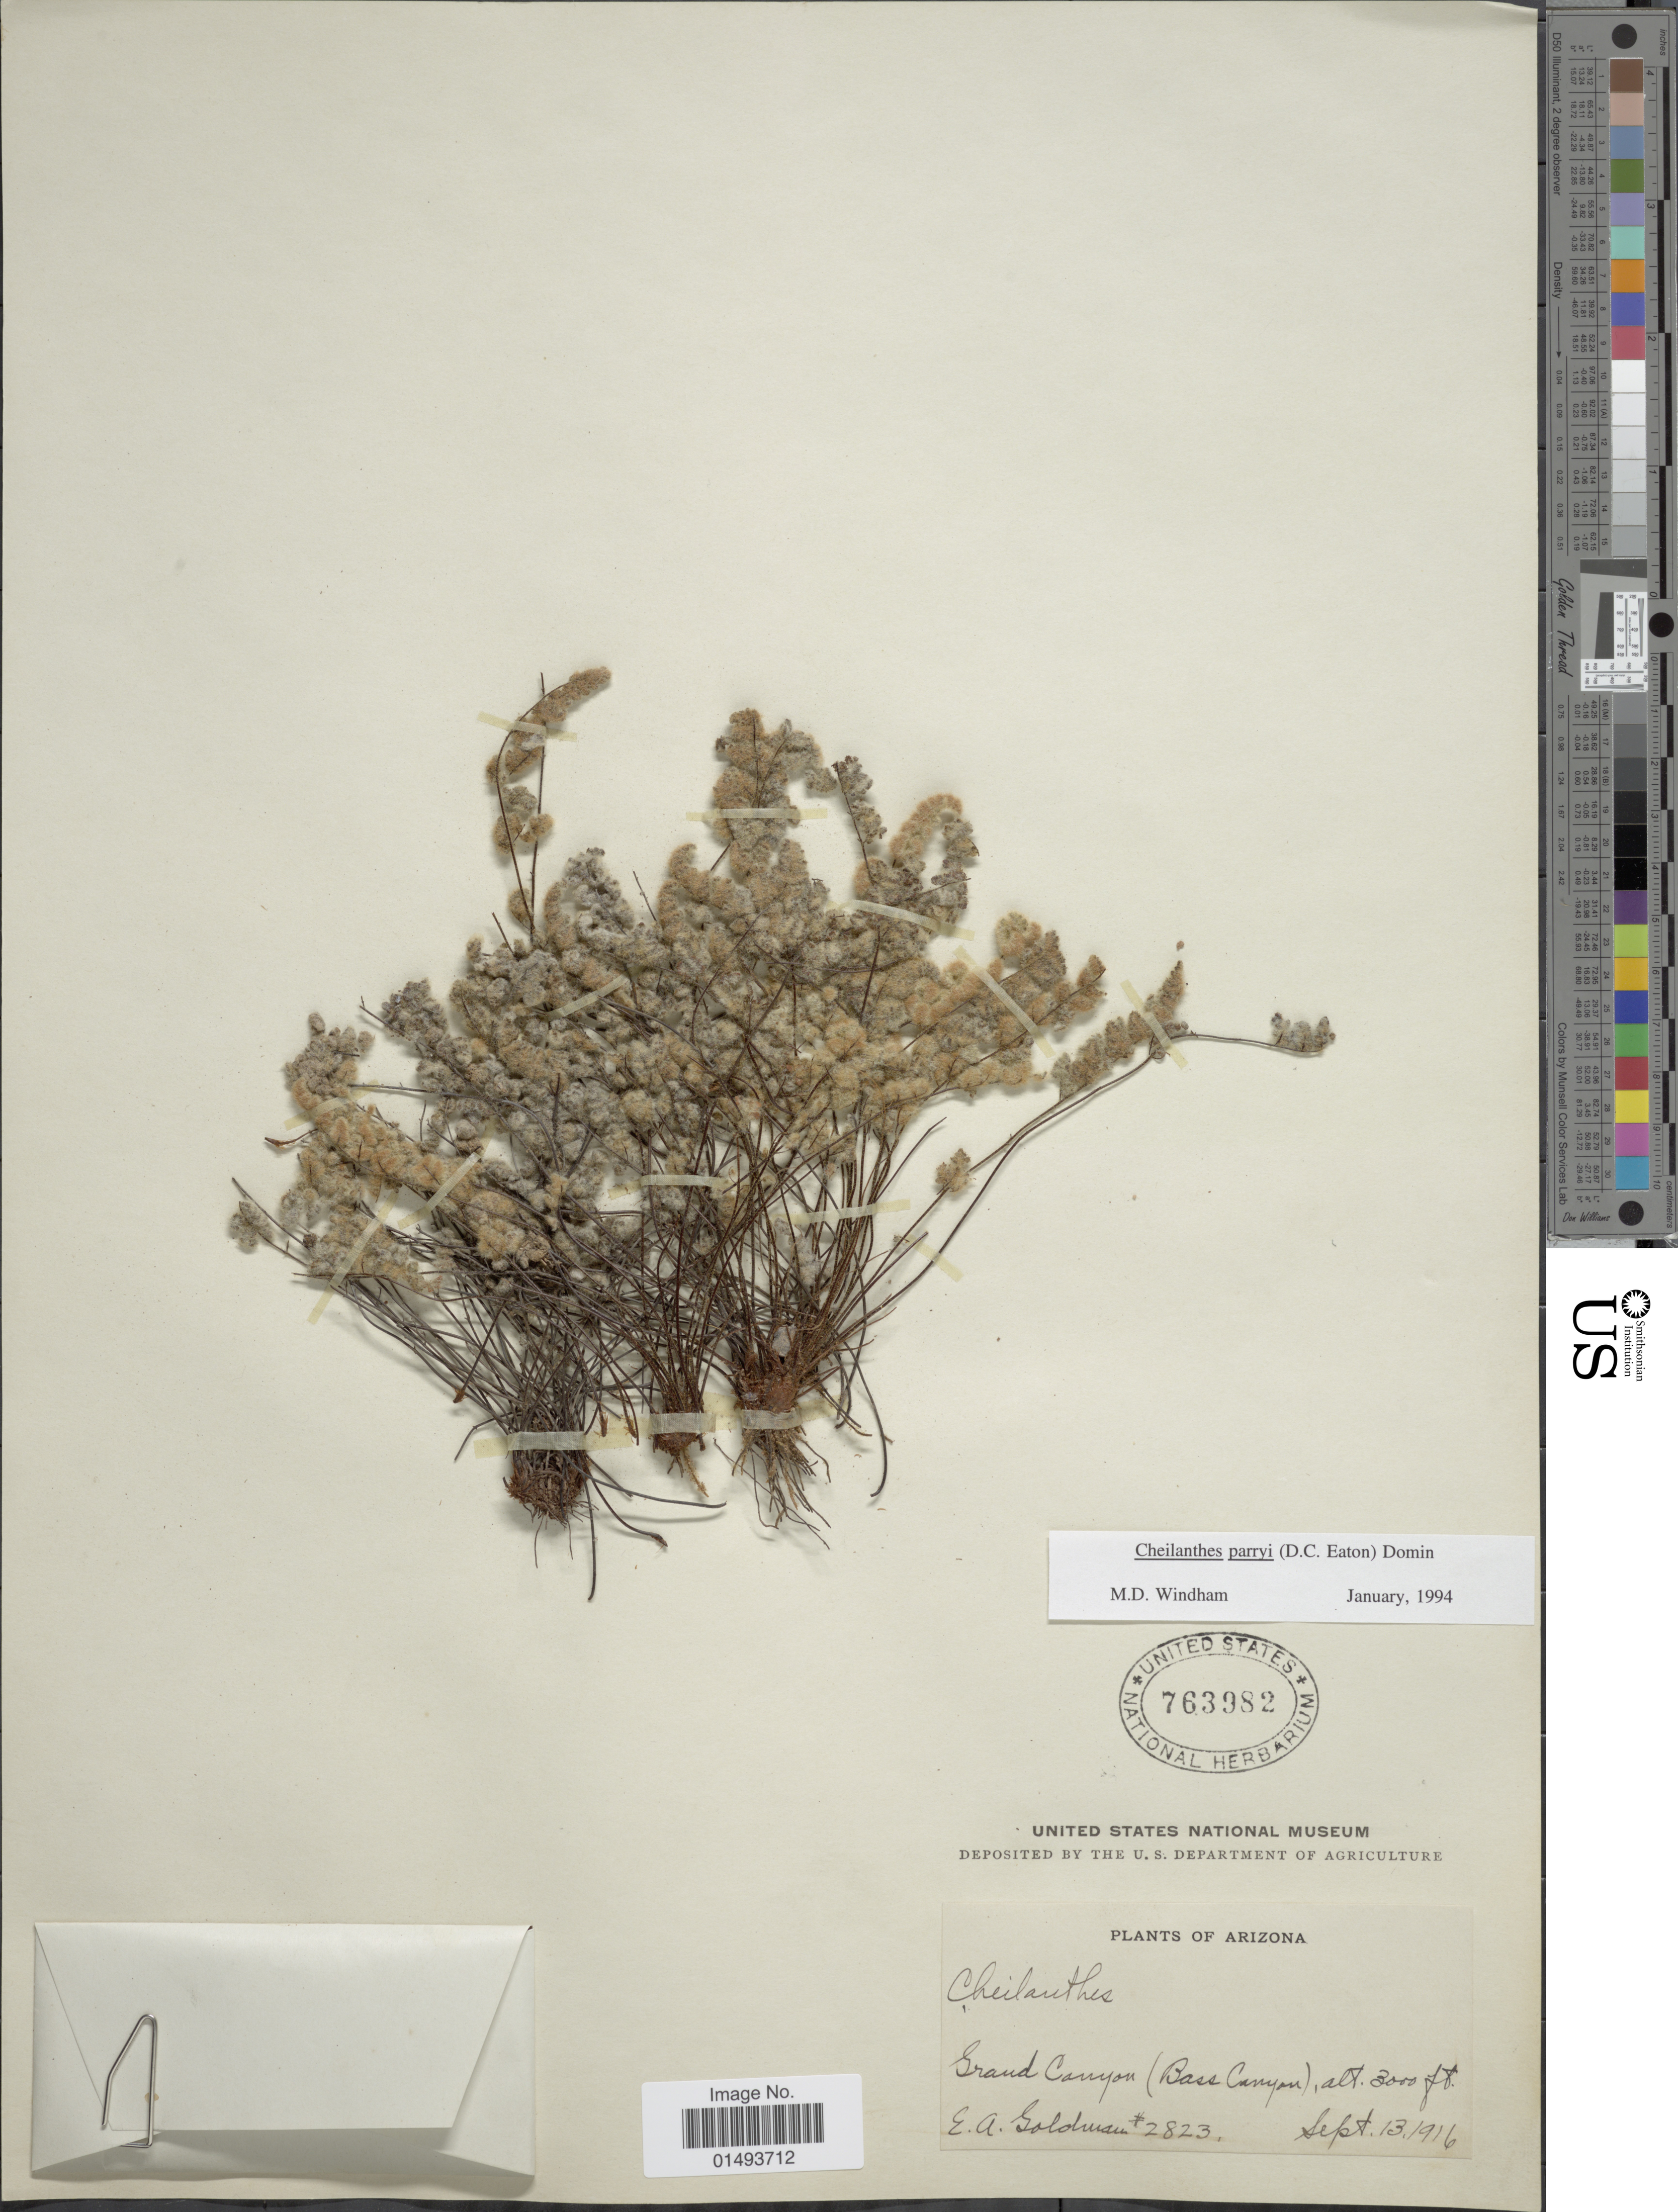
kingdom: Plantae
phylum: Tracheophyta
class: Polypodiopsida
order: Polypodiales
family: Pteridaceae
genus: Myriopteris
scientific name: Myriopteris parryi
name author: (D.C. Eaton) Grusz & Windham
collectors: E. A. Goldman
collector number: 2823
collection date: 1916-09-13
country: United States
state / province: Arizona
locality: Plants of Arizona, Grand Canyon (Bass Canyon)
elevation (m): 914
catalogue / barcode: US 763982